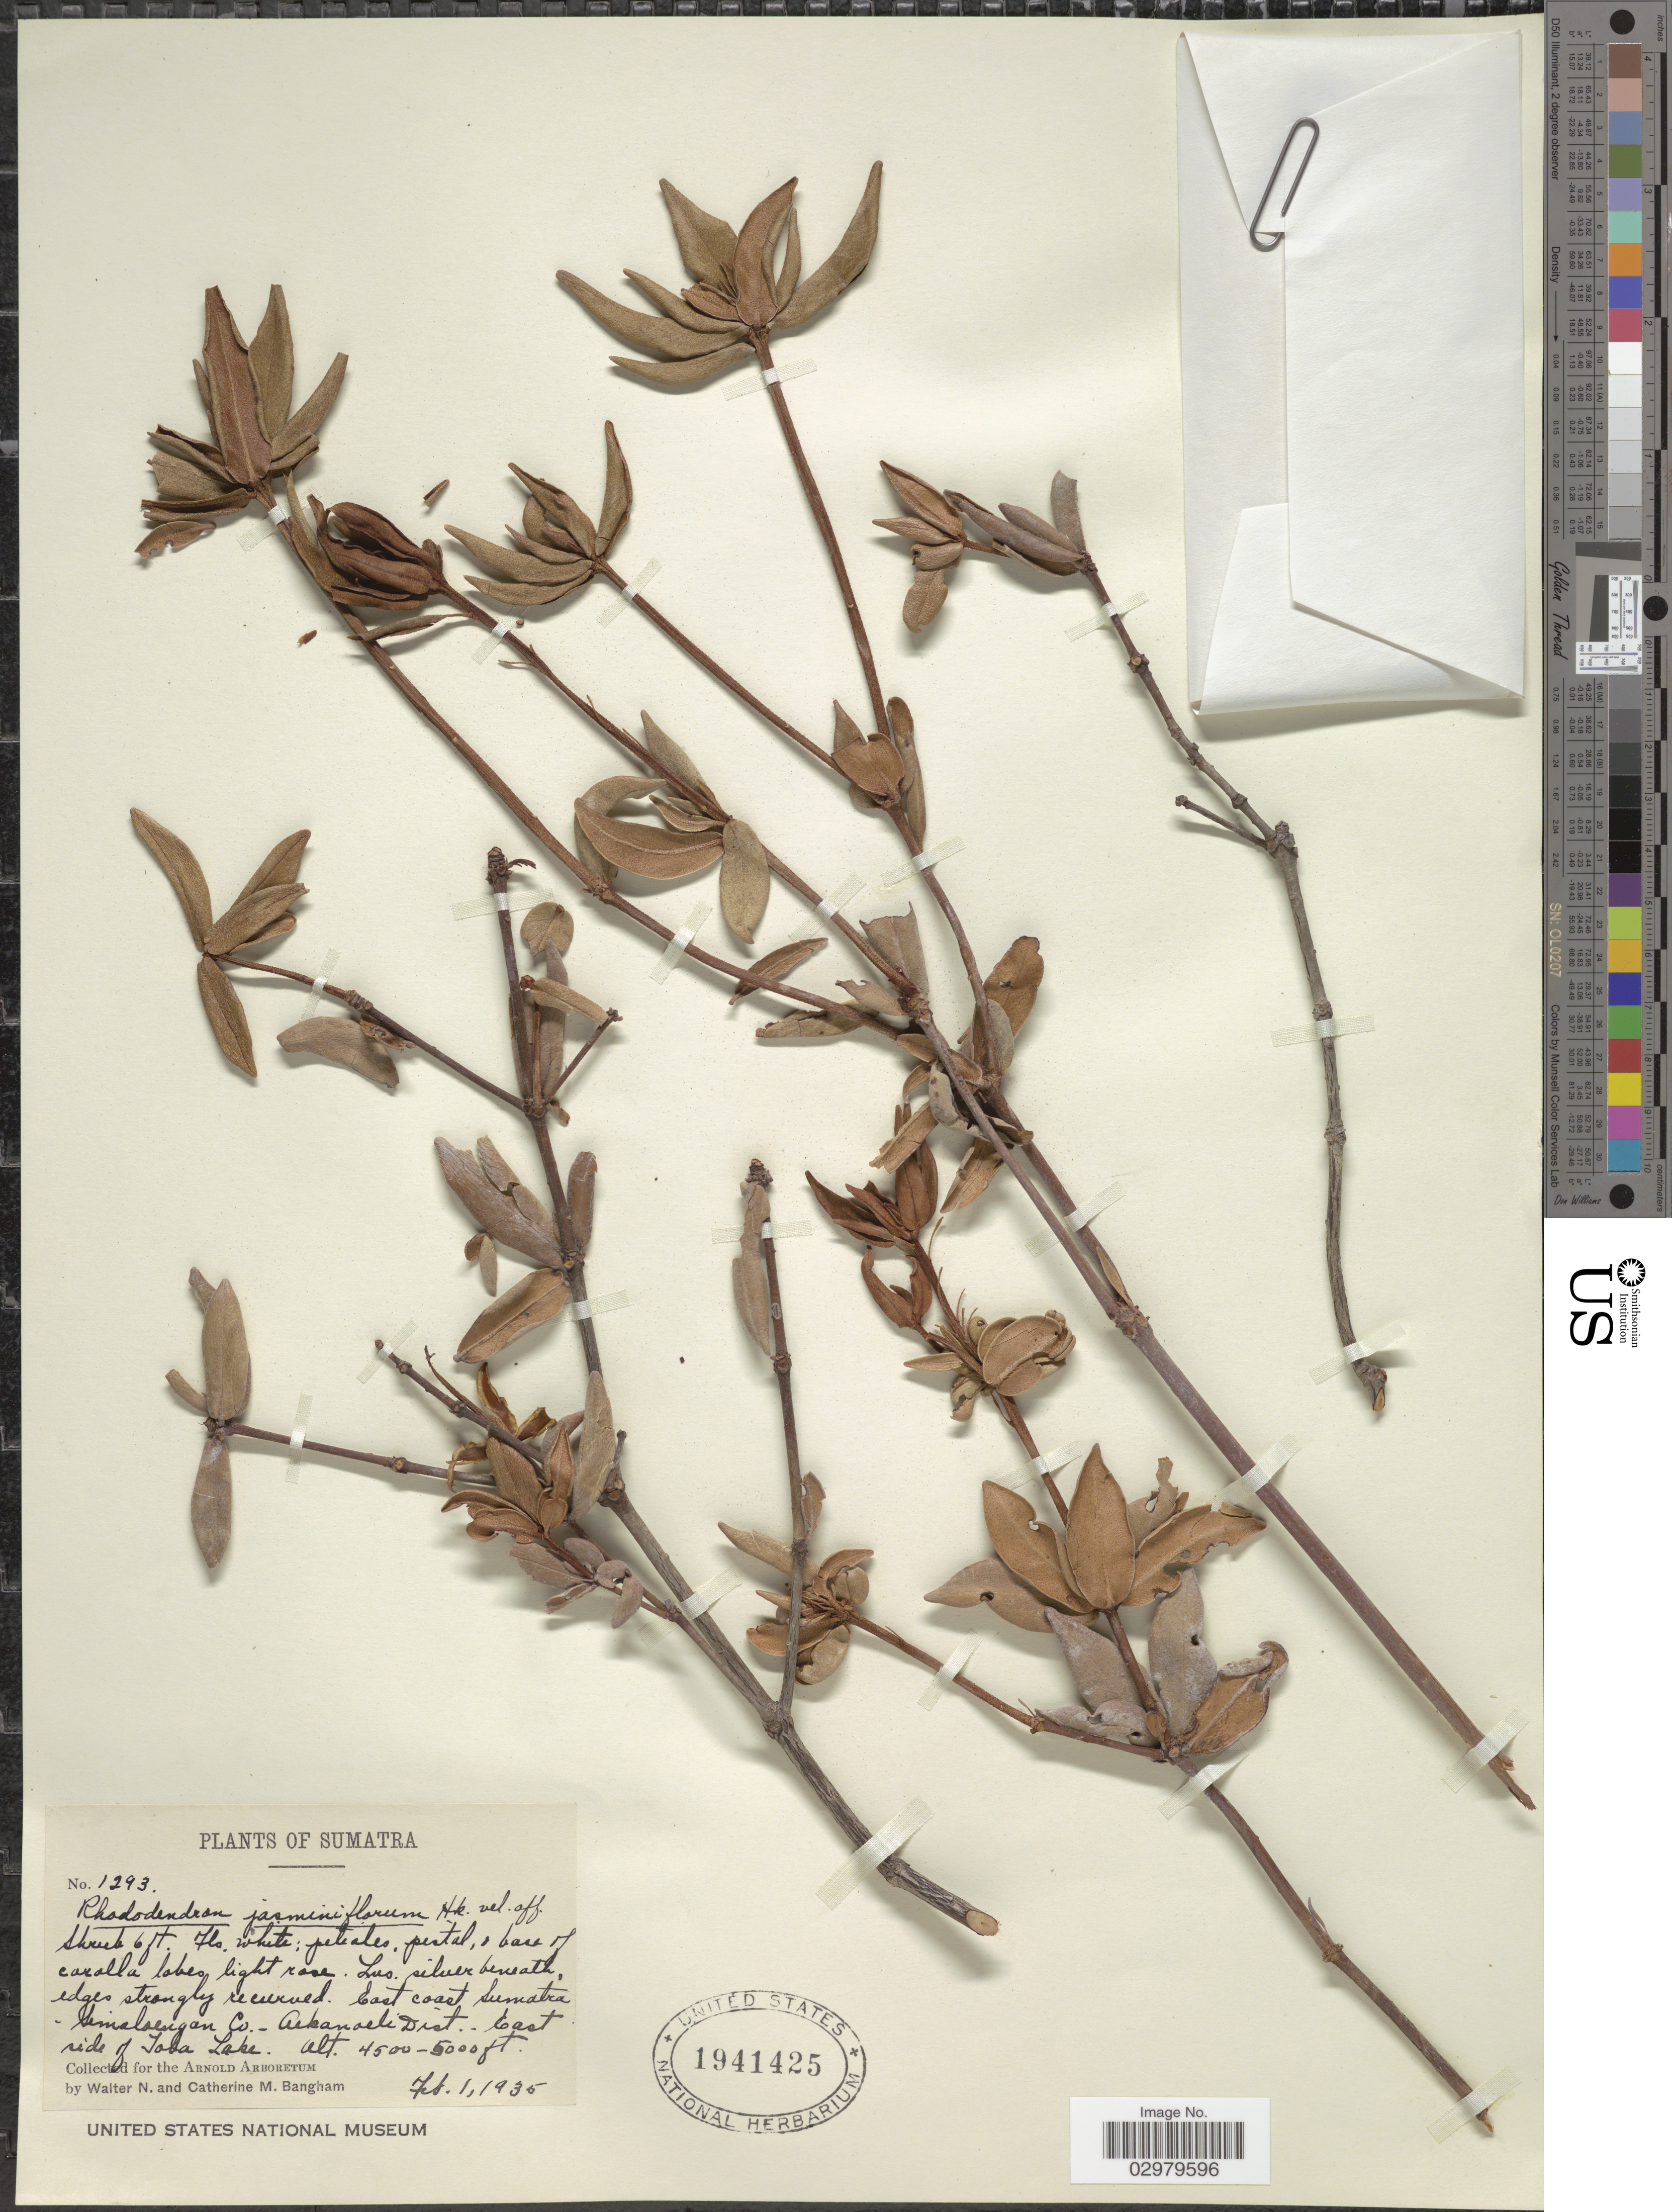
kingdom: Plantae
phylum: Tracheophyta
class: Magnoliopsida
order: Ericales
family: Ericaceae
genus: Rhododendron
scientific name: Rhododendron jasminiflorum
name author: Hook.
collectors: W. Bangham & C. Bangham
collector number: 1293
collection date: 1935-02-01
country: Indonesia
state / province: Sumatra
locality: East coast Sumatra. Simalangan Co, Ackanadi Dist, East side of Toba Lake.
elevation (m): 1372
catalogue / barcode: US 1941425